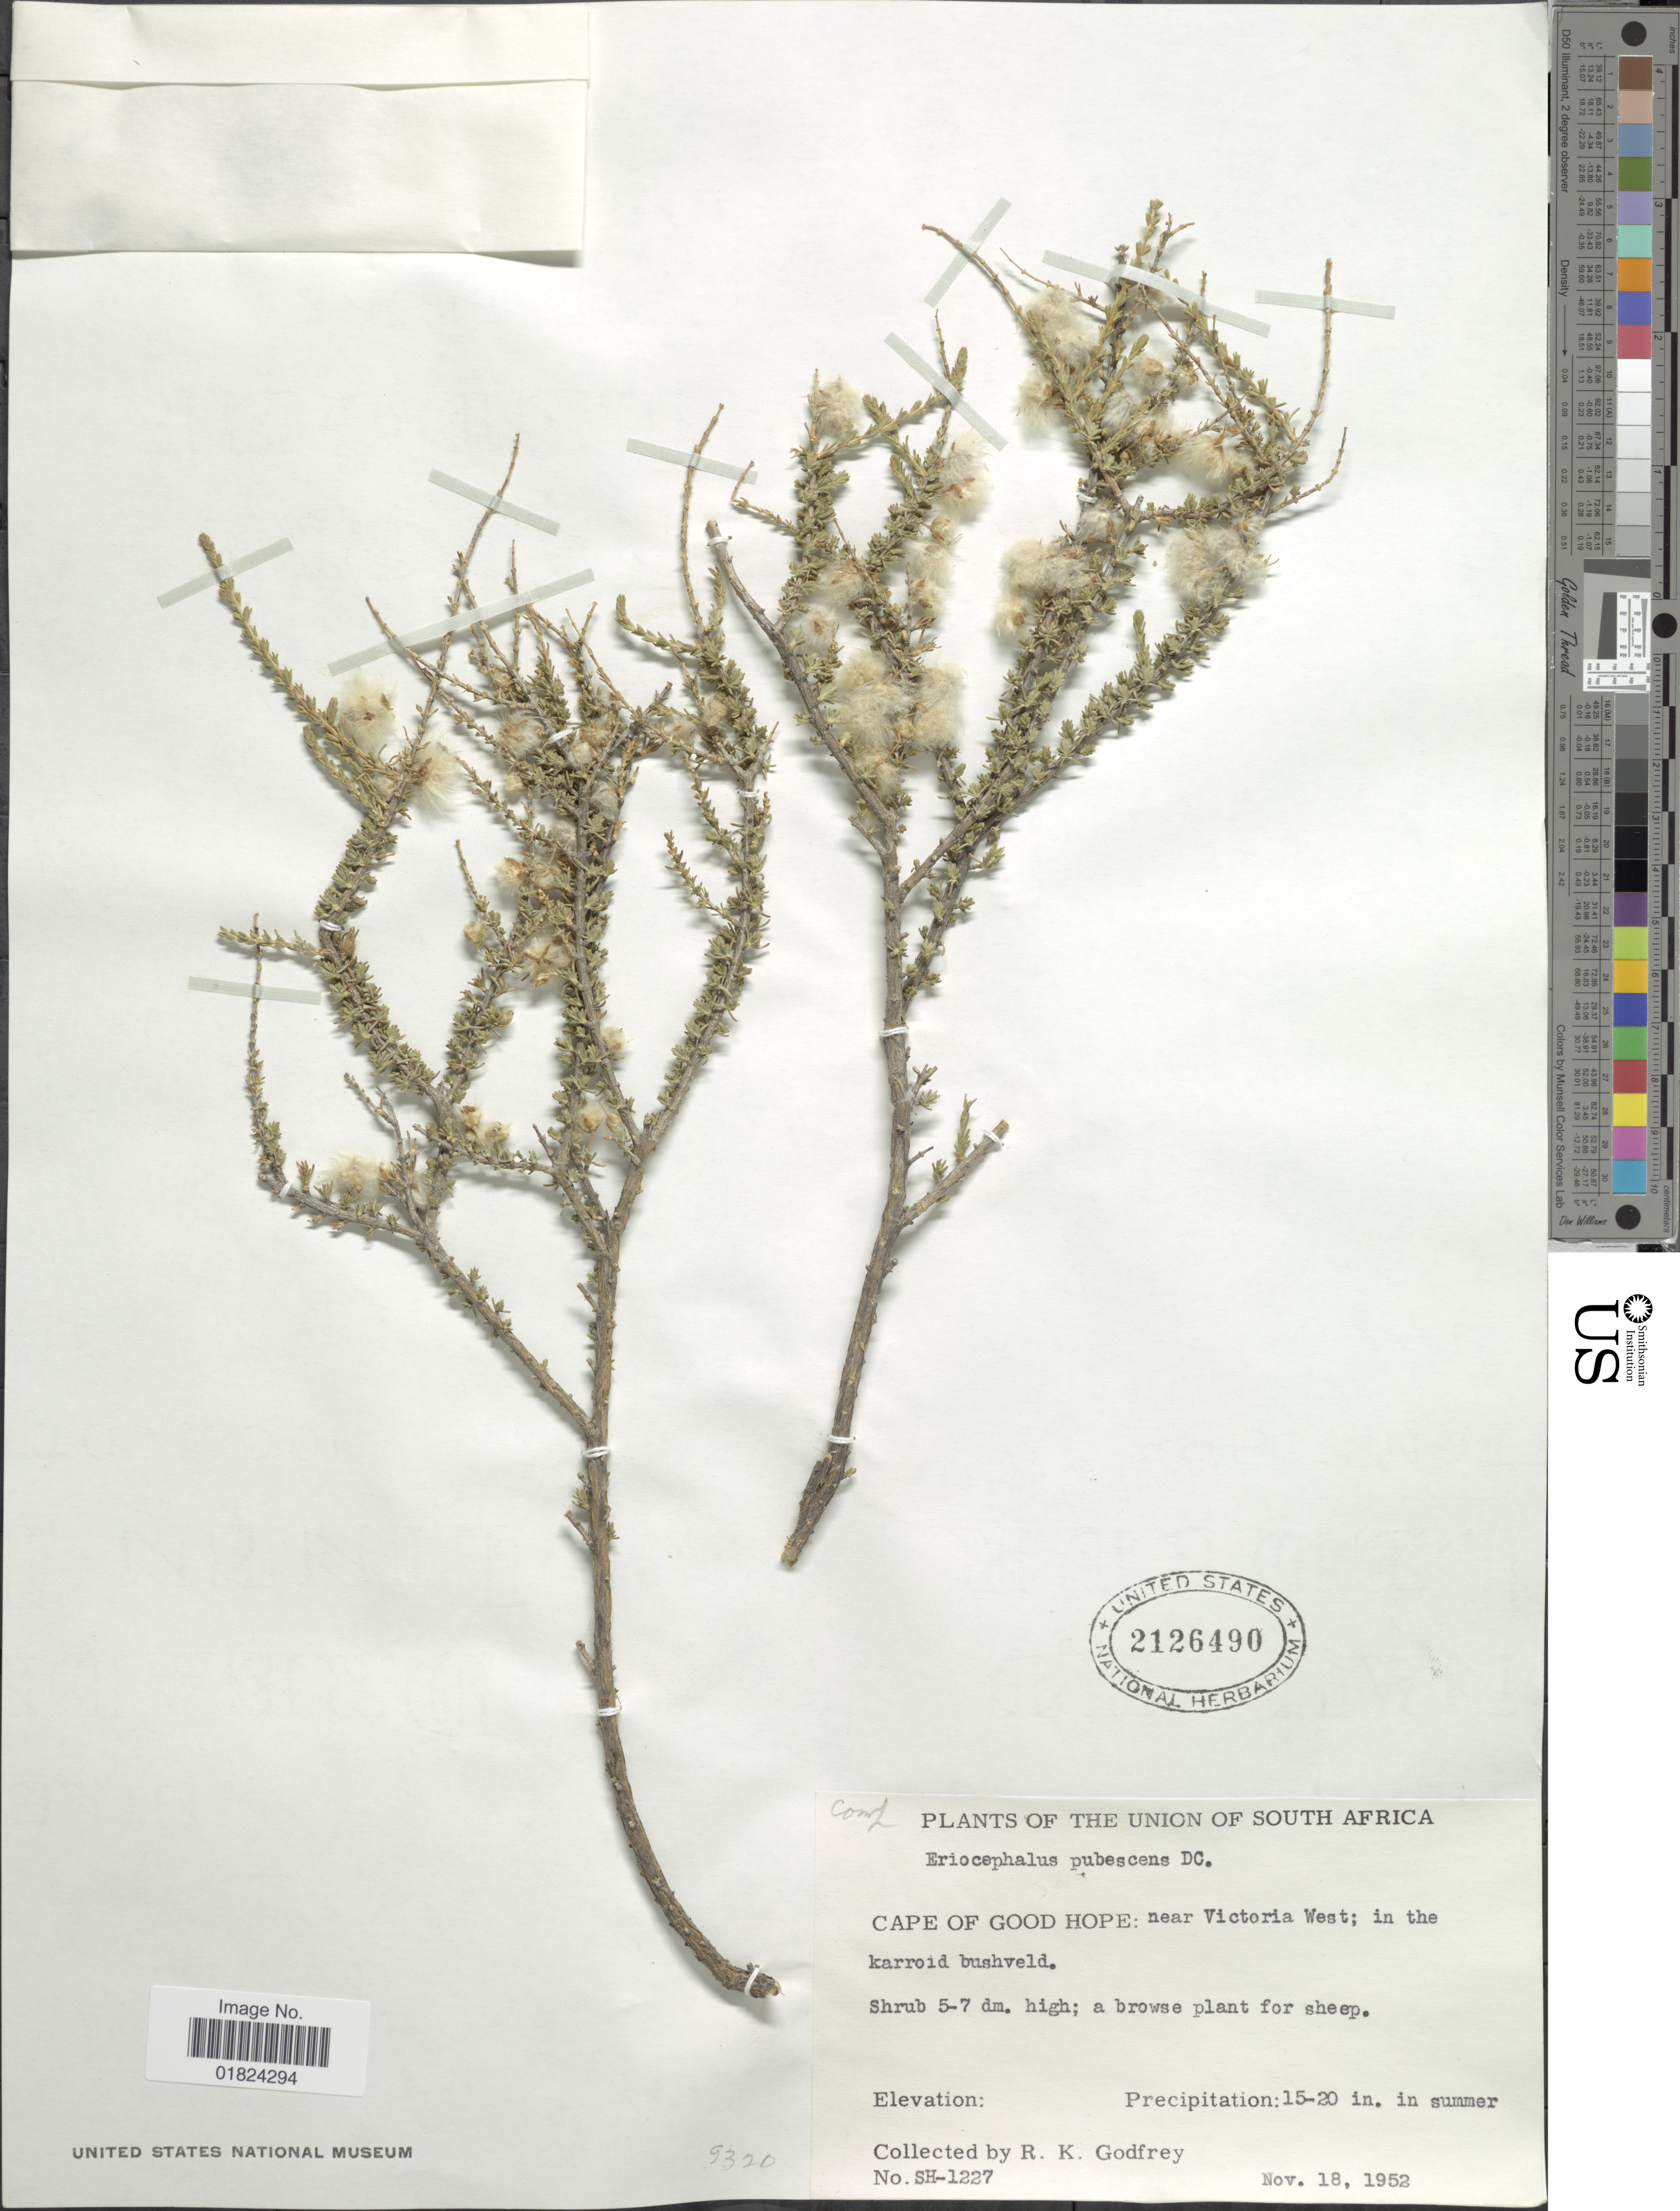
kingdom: Plantae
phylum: Tracheophyta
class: Magnoliopsida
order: Asterales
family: Asteraceae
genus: Eriocephalus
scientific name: Eriocephalus pubescens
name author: DC.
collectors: R. K. Godfrey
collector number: SH-1227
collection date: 1952-11-18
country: South Africa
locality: Union of South Africa, Cape of Good Hope: near Victoria West.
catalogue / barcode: US 2126490